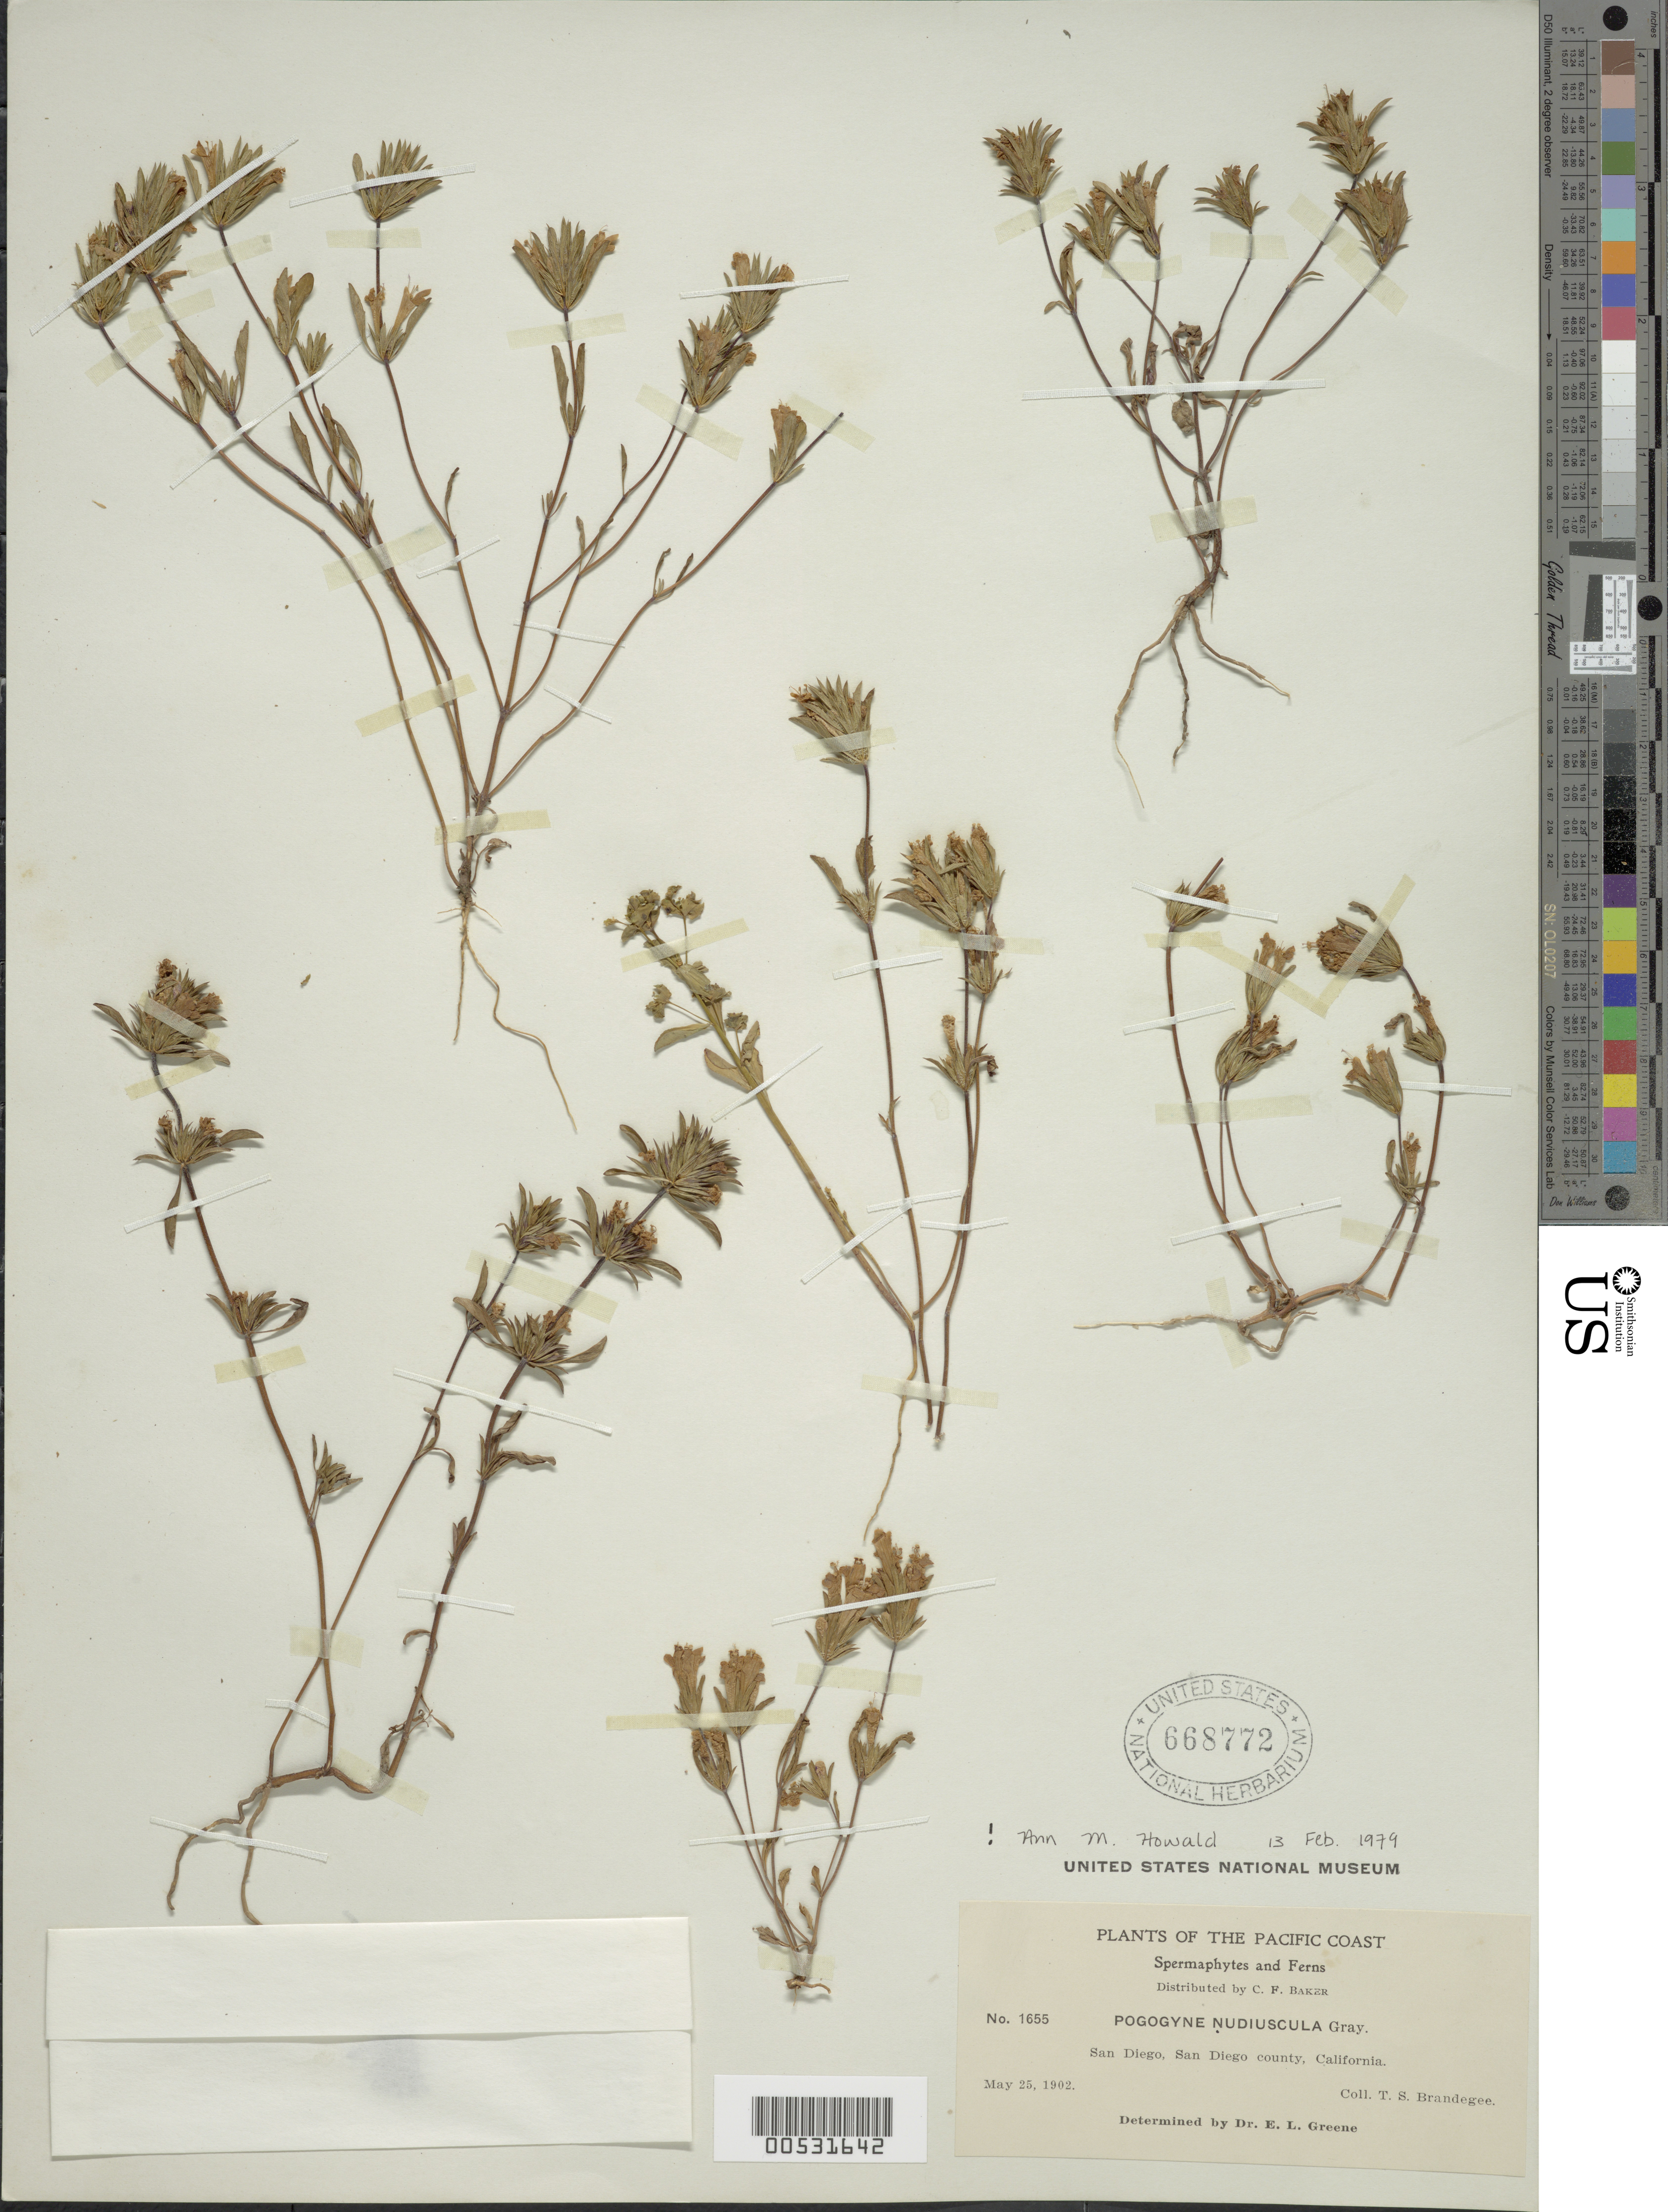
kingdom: Plantae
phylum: Tracheophyta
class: Magnoliopsida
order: Lamiales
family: Lamiaceae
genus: Pogogyne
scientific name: Pogogyne nudiuscula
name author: A. Gray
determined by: Howald, A. M.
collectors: T. S. Brandegee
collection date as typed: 25 May 1902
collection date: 1902-05-25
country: United States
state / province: California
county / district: San Diego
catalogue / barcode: US 668772